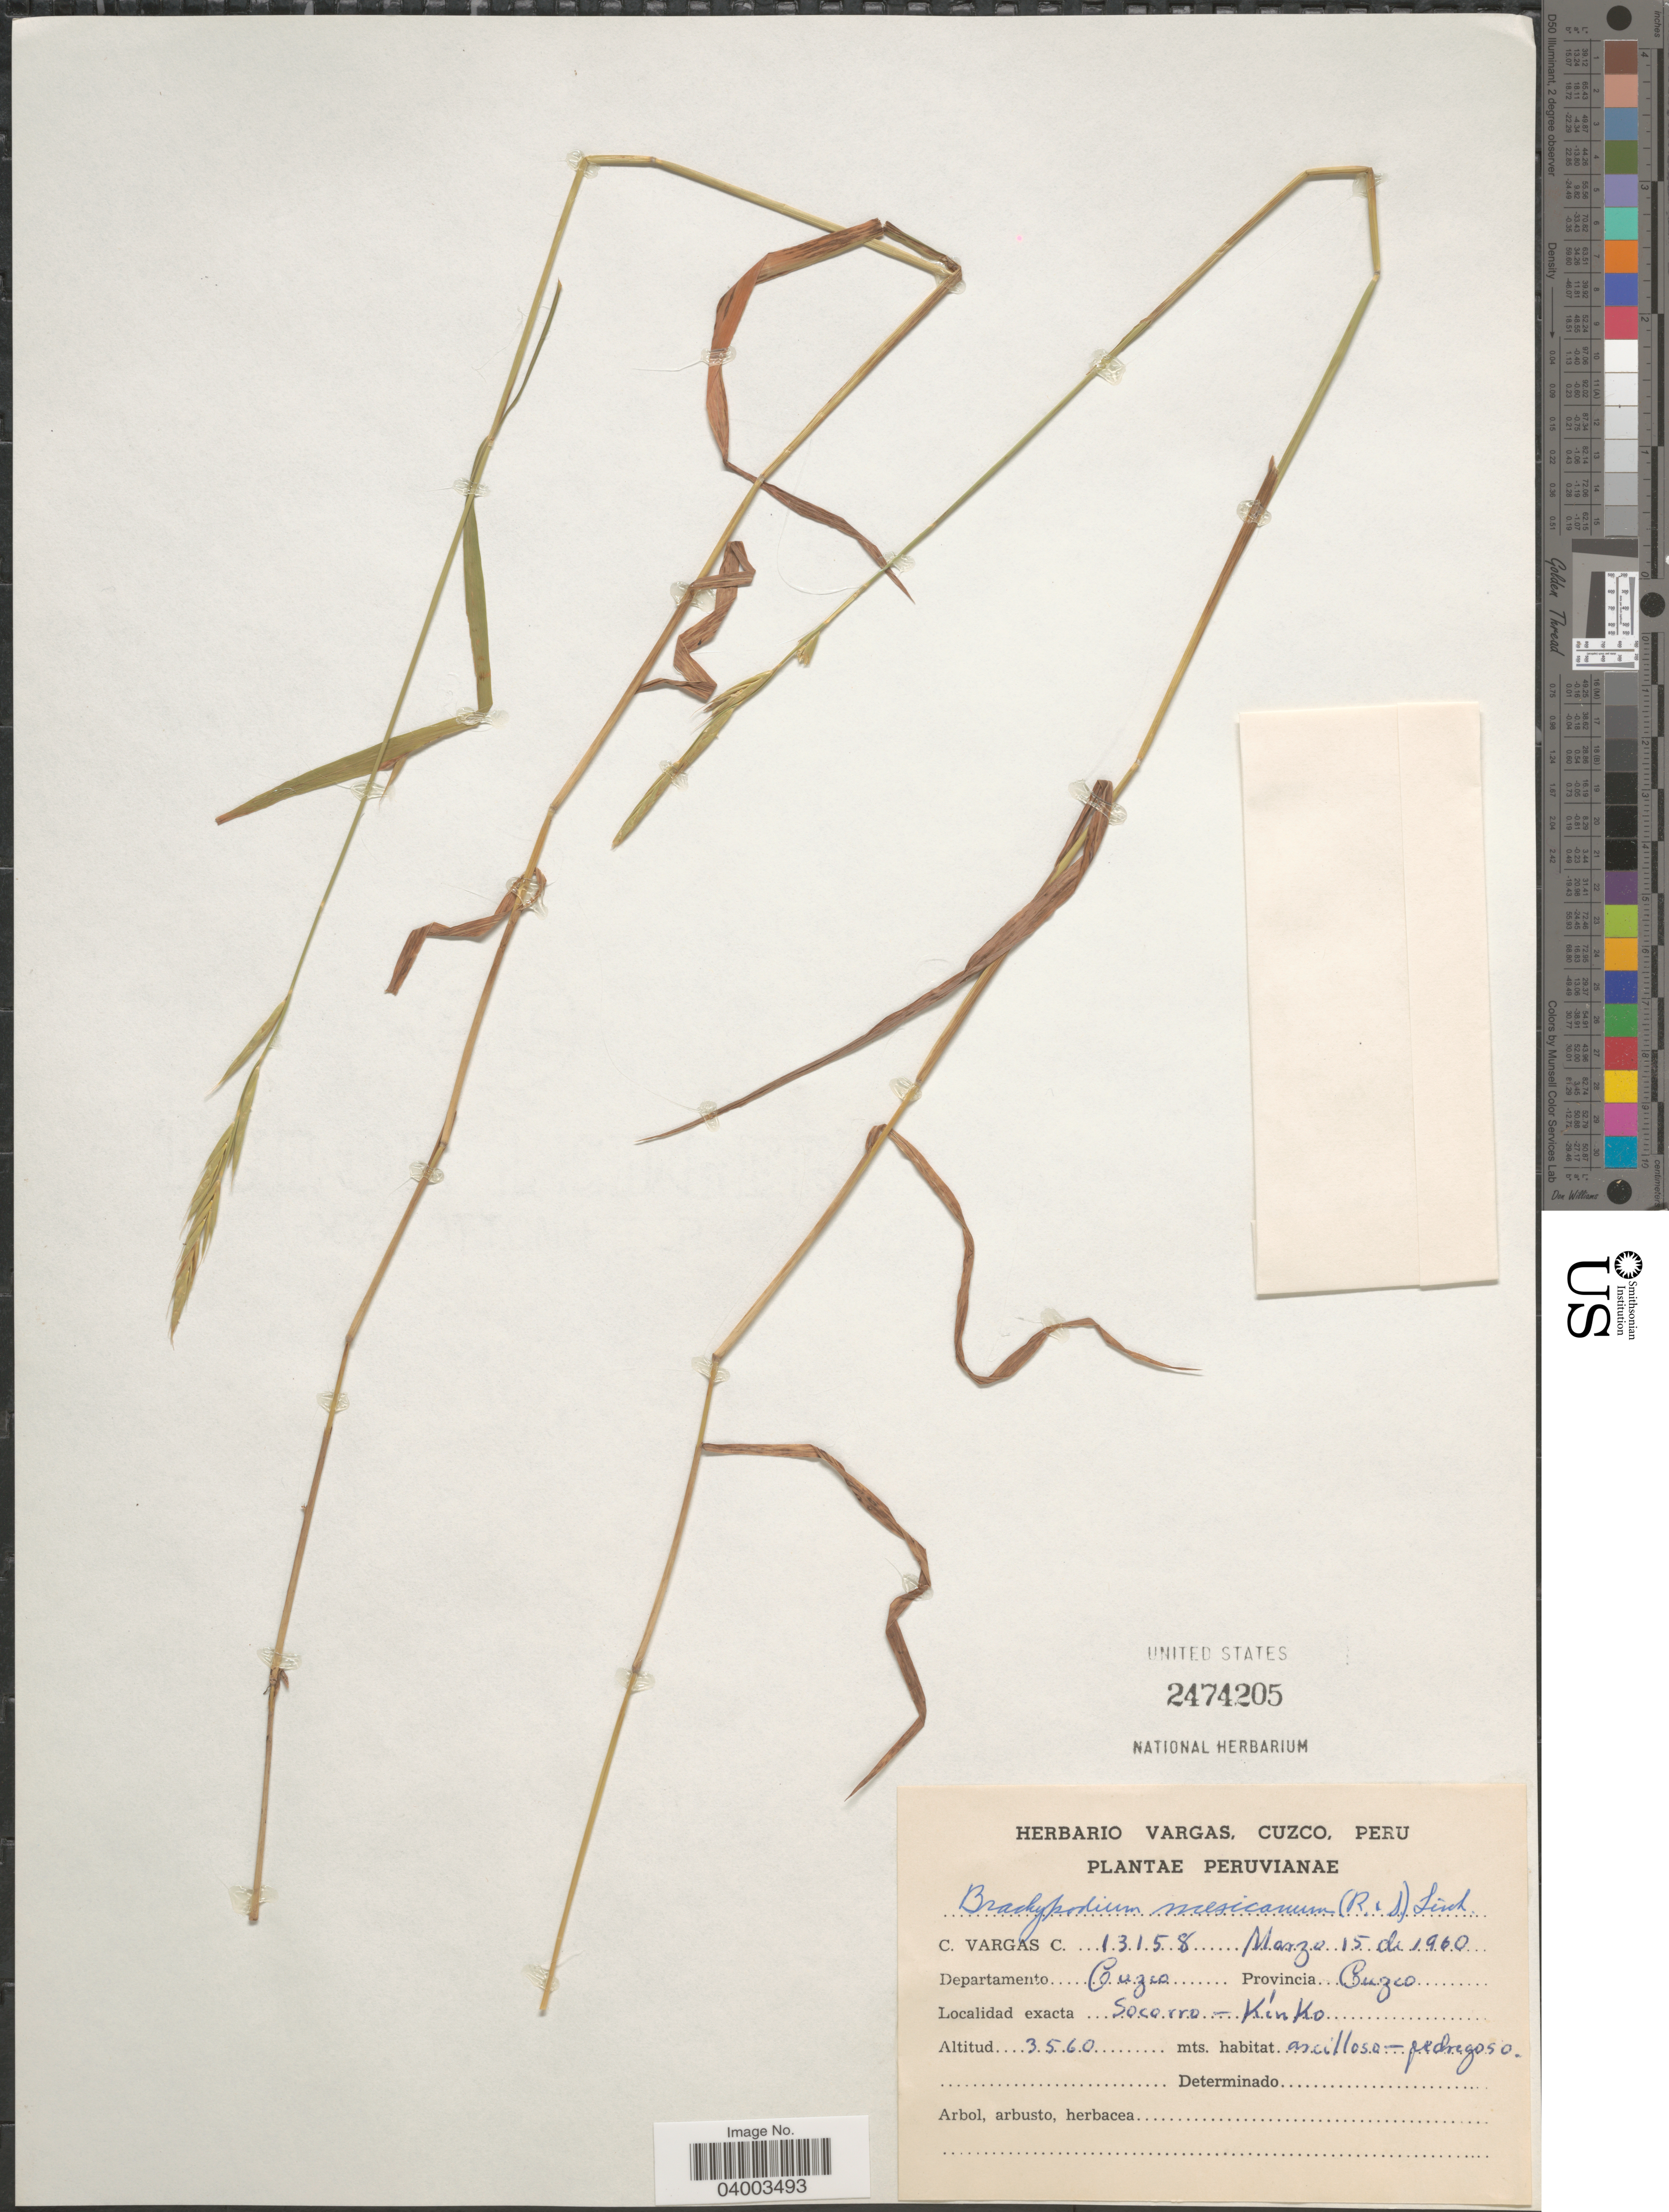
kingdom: Plantae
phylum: Tracheophyta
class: Liliopsida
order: Poales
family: Poaceae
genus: Brachypodium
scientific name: Brachypodium mexicanum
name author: (Roem. & Schult.) Link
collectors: C. Vargas Calderón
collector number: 13158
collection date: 1960-03-15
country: Peru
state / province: Cusco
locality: Departamento Cuzco. Provincia Cuzco. Socorro - Kinko.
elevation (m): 3560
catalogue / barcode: US 2474205